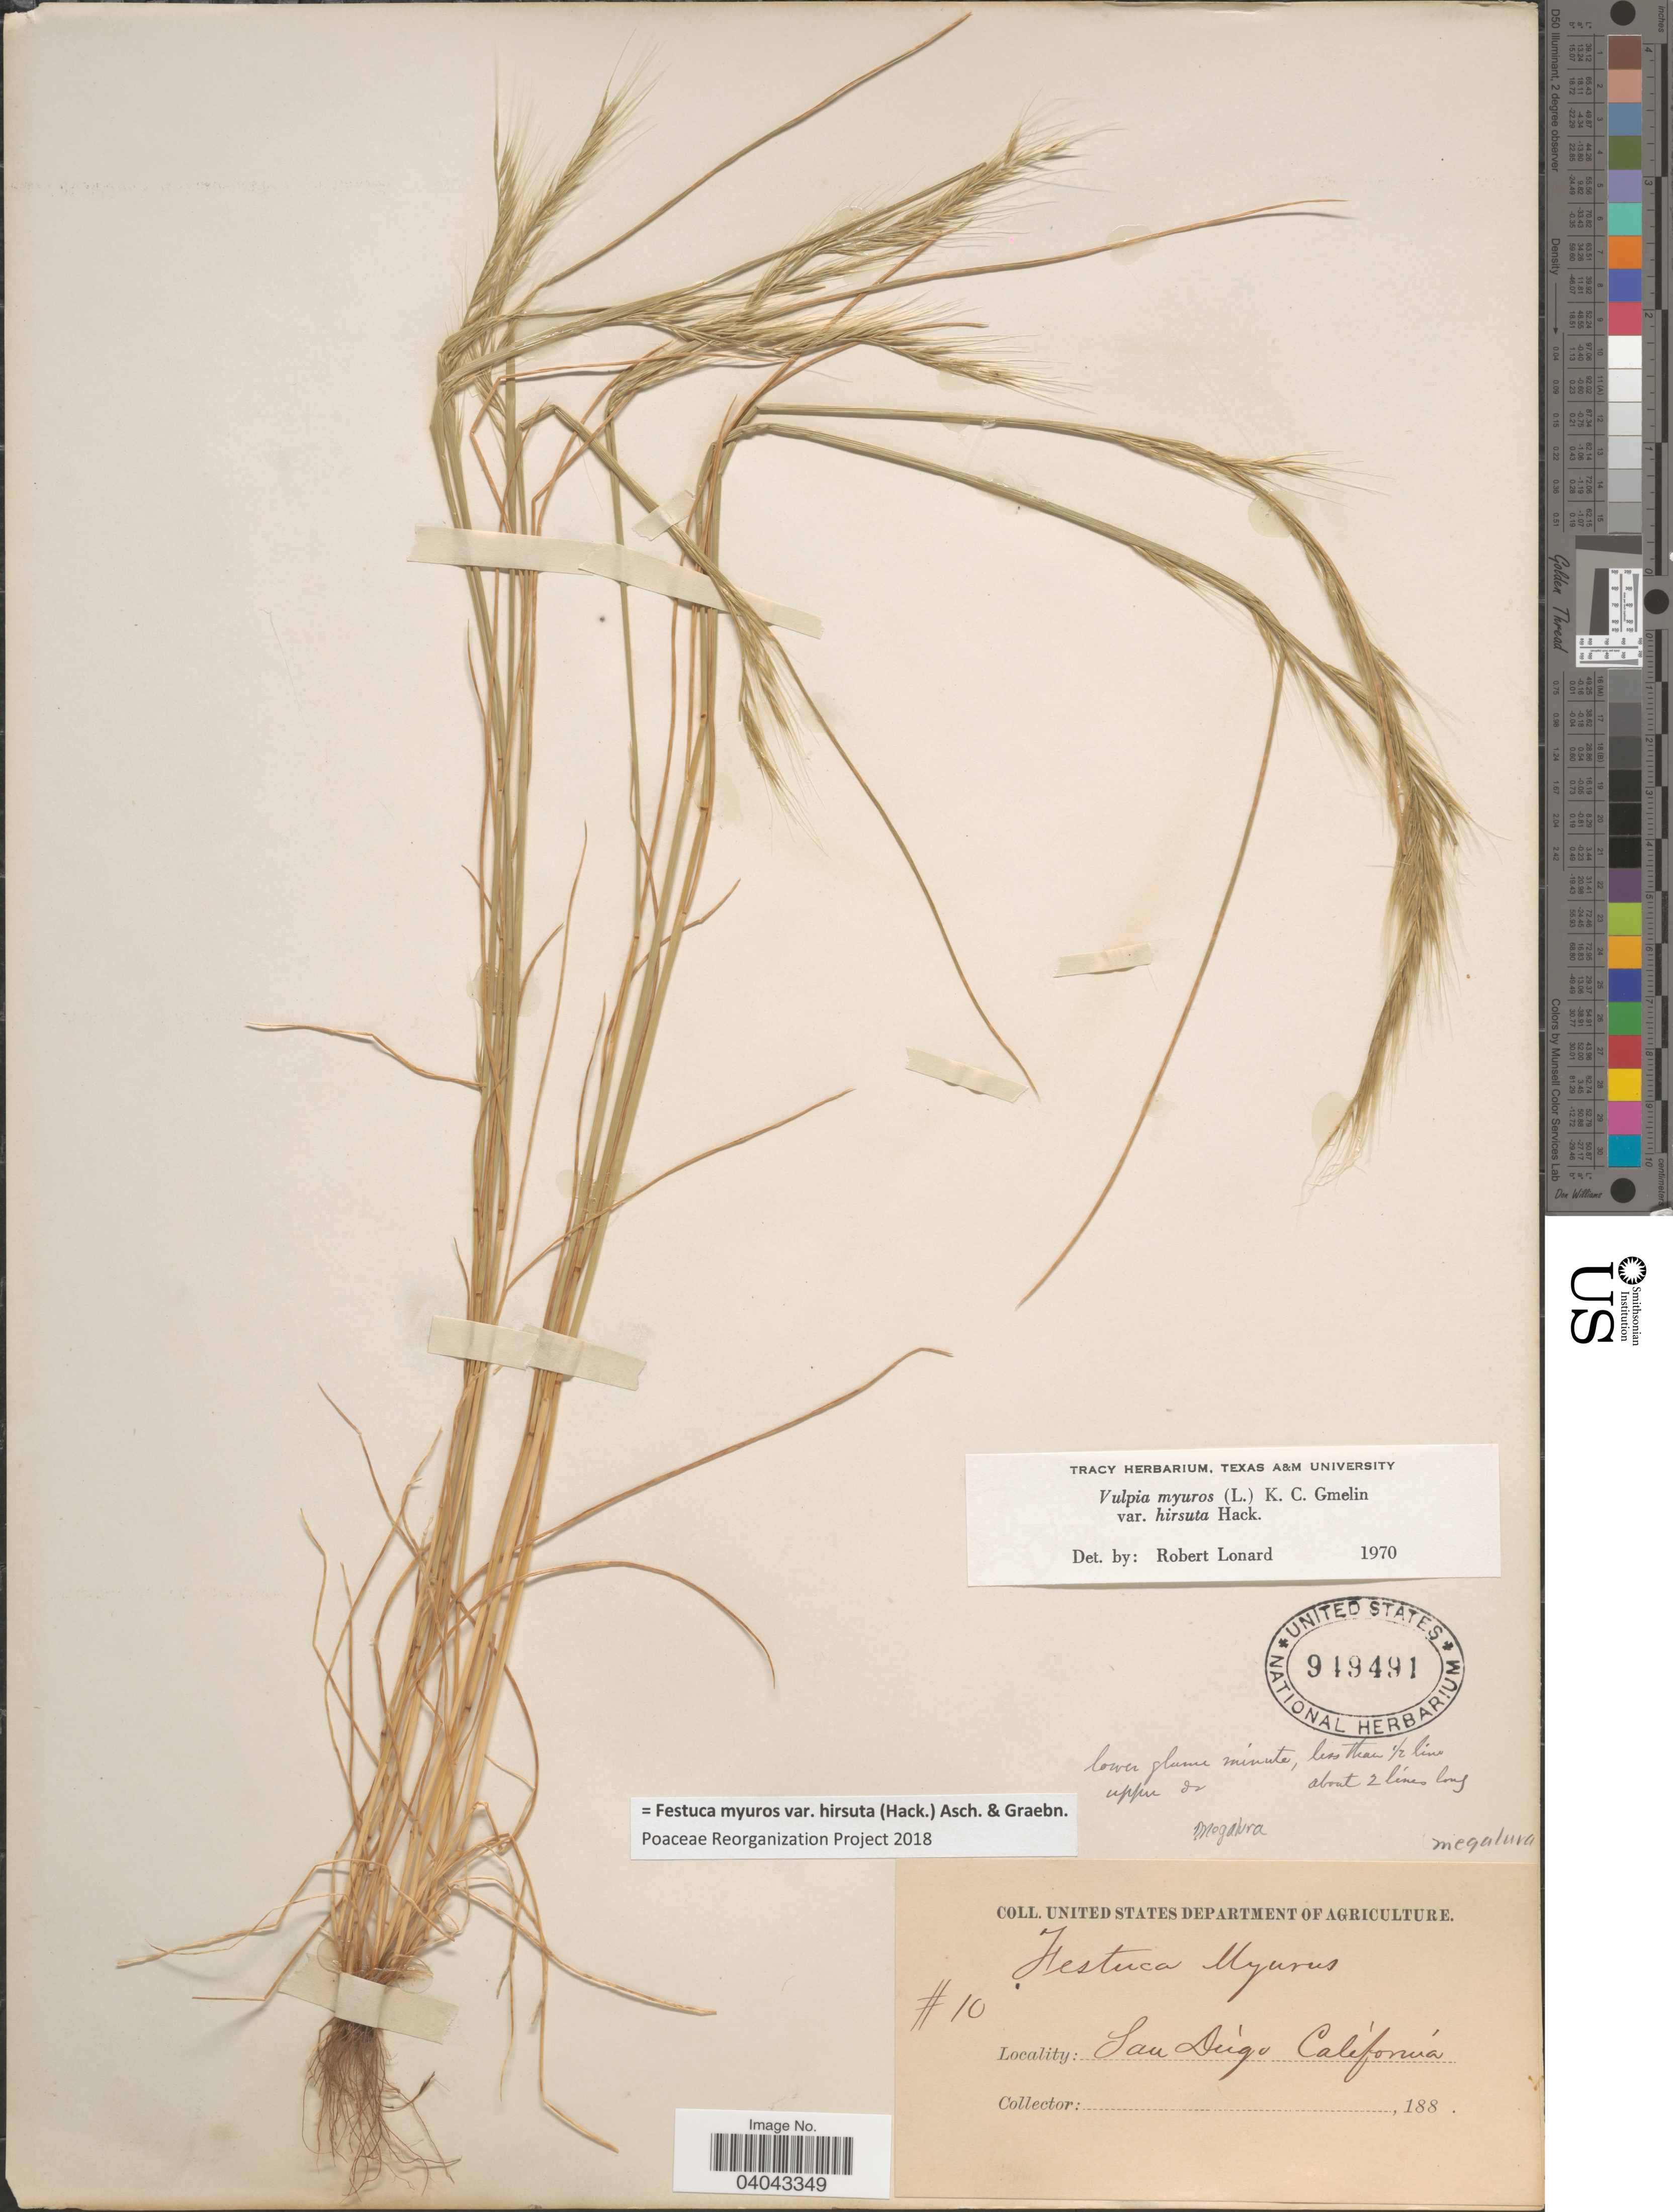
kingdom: Plantae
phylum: Tracheophyta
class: Liliopsida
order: Poales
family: Poaceae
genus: Festuca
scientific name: Festuca myuros var. hirsuta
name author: (Hack.) Asch. & Graebn.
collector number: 10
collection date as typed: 188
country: United States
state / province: California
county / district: San Diego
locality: San Diego.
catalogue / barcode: US 949491